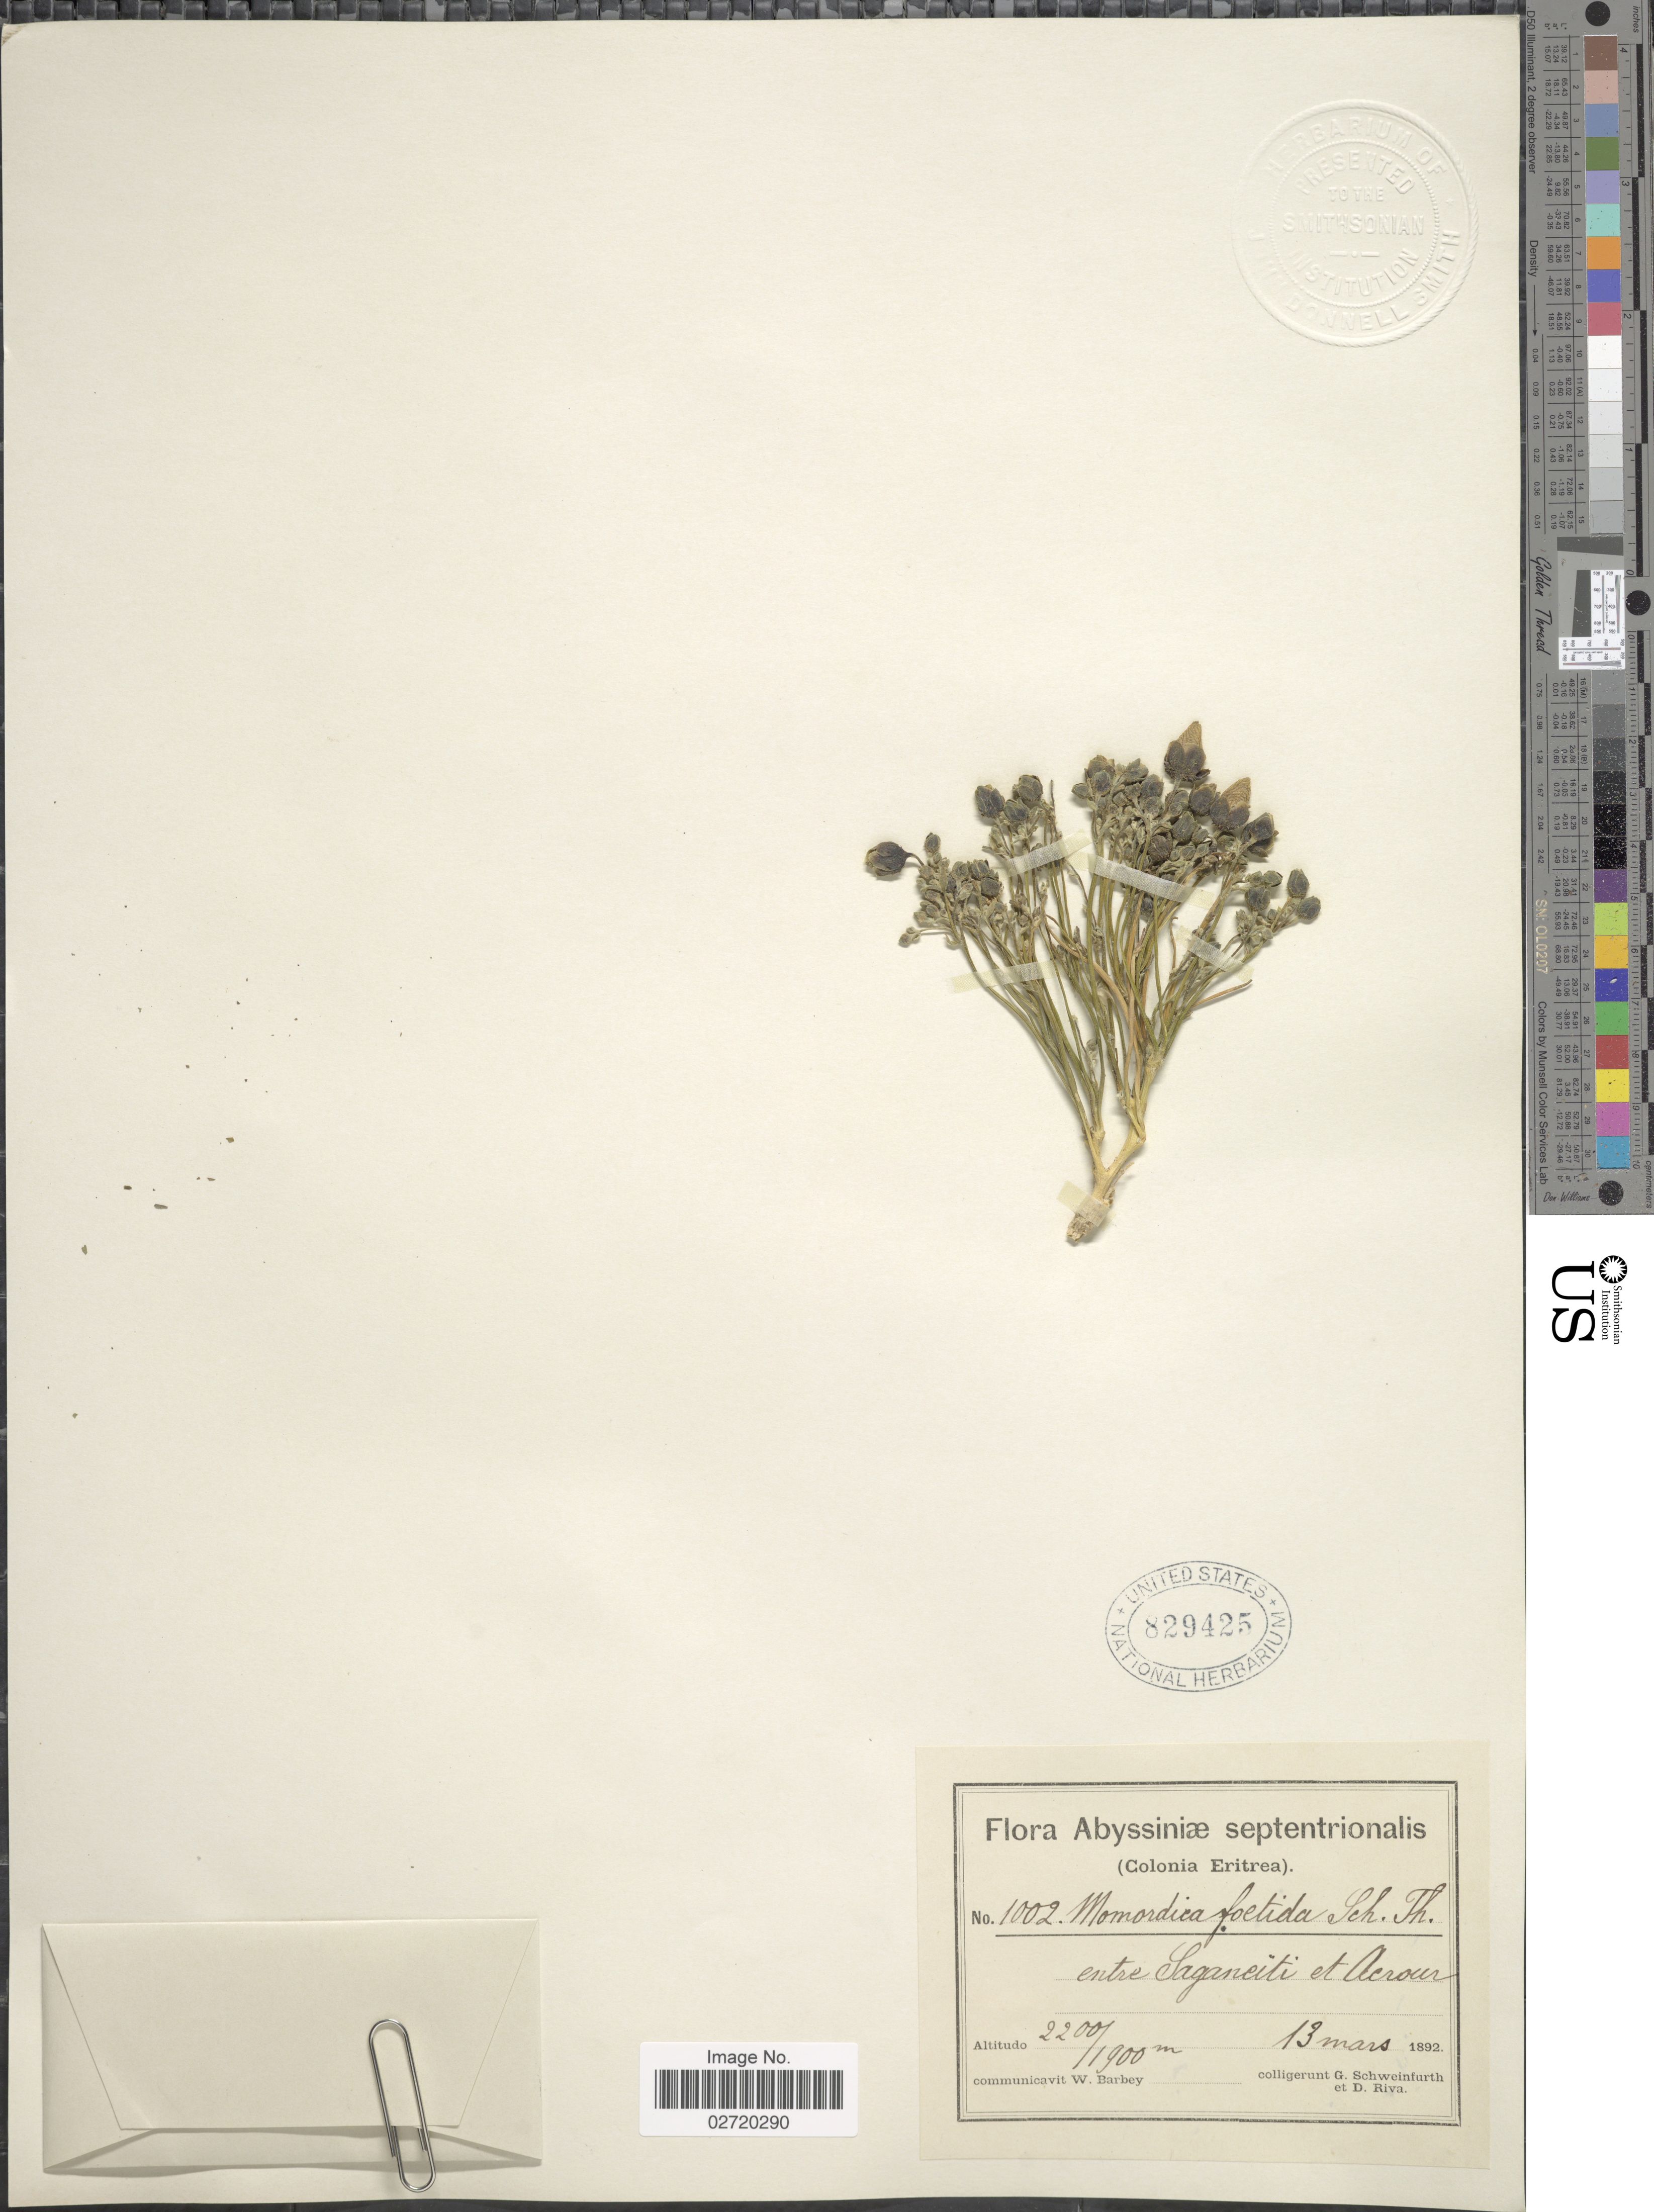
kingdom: Plantae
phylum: Tracheophyta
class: Magnoliopsida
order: Cucurbitales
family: Cucurbitaceae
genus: Momordica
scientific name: Momordica foetida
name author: Schumach.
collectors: G. A. Schweinfurth & D. Riva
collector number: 1002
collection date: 1892-03-13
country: Eritrea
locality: Abyssiniae septentrionalis, (Colonia Eritrea), entre Saganeiti et Acrour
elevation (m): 1900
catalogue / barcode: US 829425